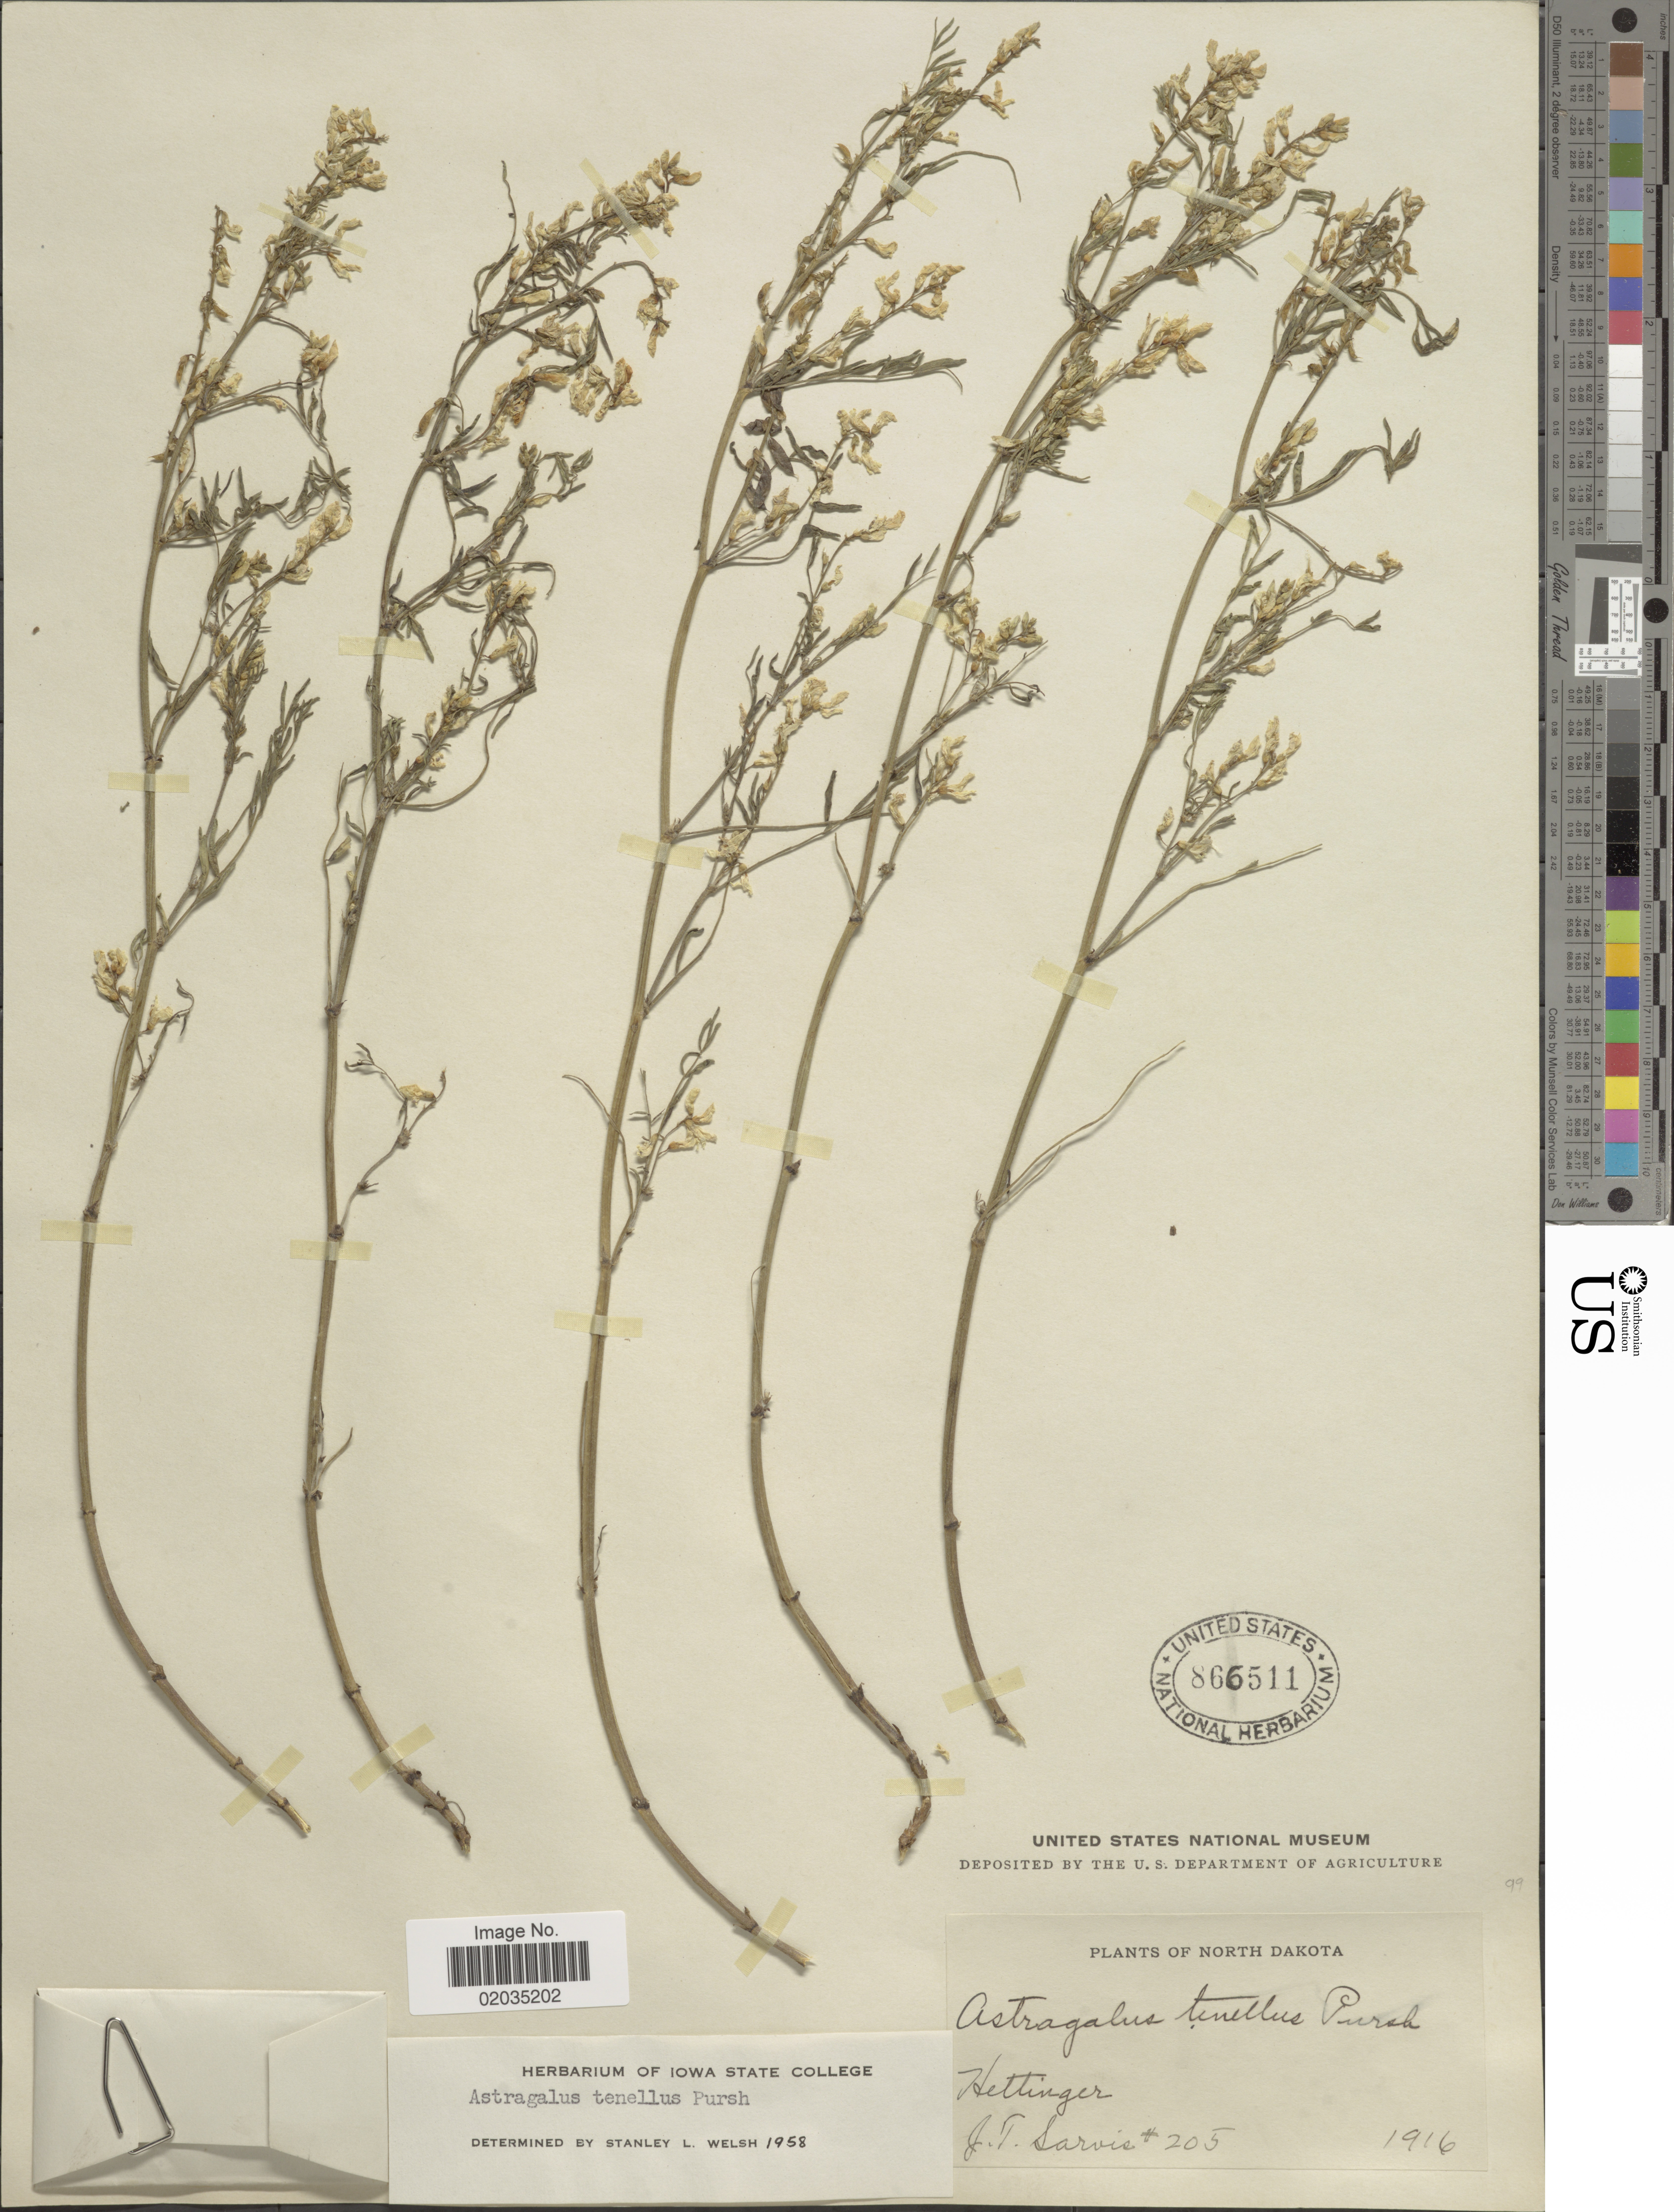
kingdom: Plantae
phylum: Tracheophyta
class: Magnoliopsida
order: Fabales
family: Fabaceae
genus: Astragalus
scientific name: Astragalus tenellus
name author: Pursh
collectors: J. Sarvis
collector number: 205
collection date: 1916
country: United States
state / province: North Dakota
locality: Hettinger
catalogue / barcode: US 866511